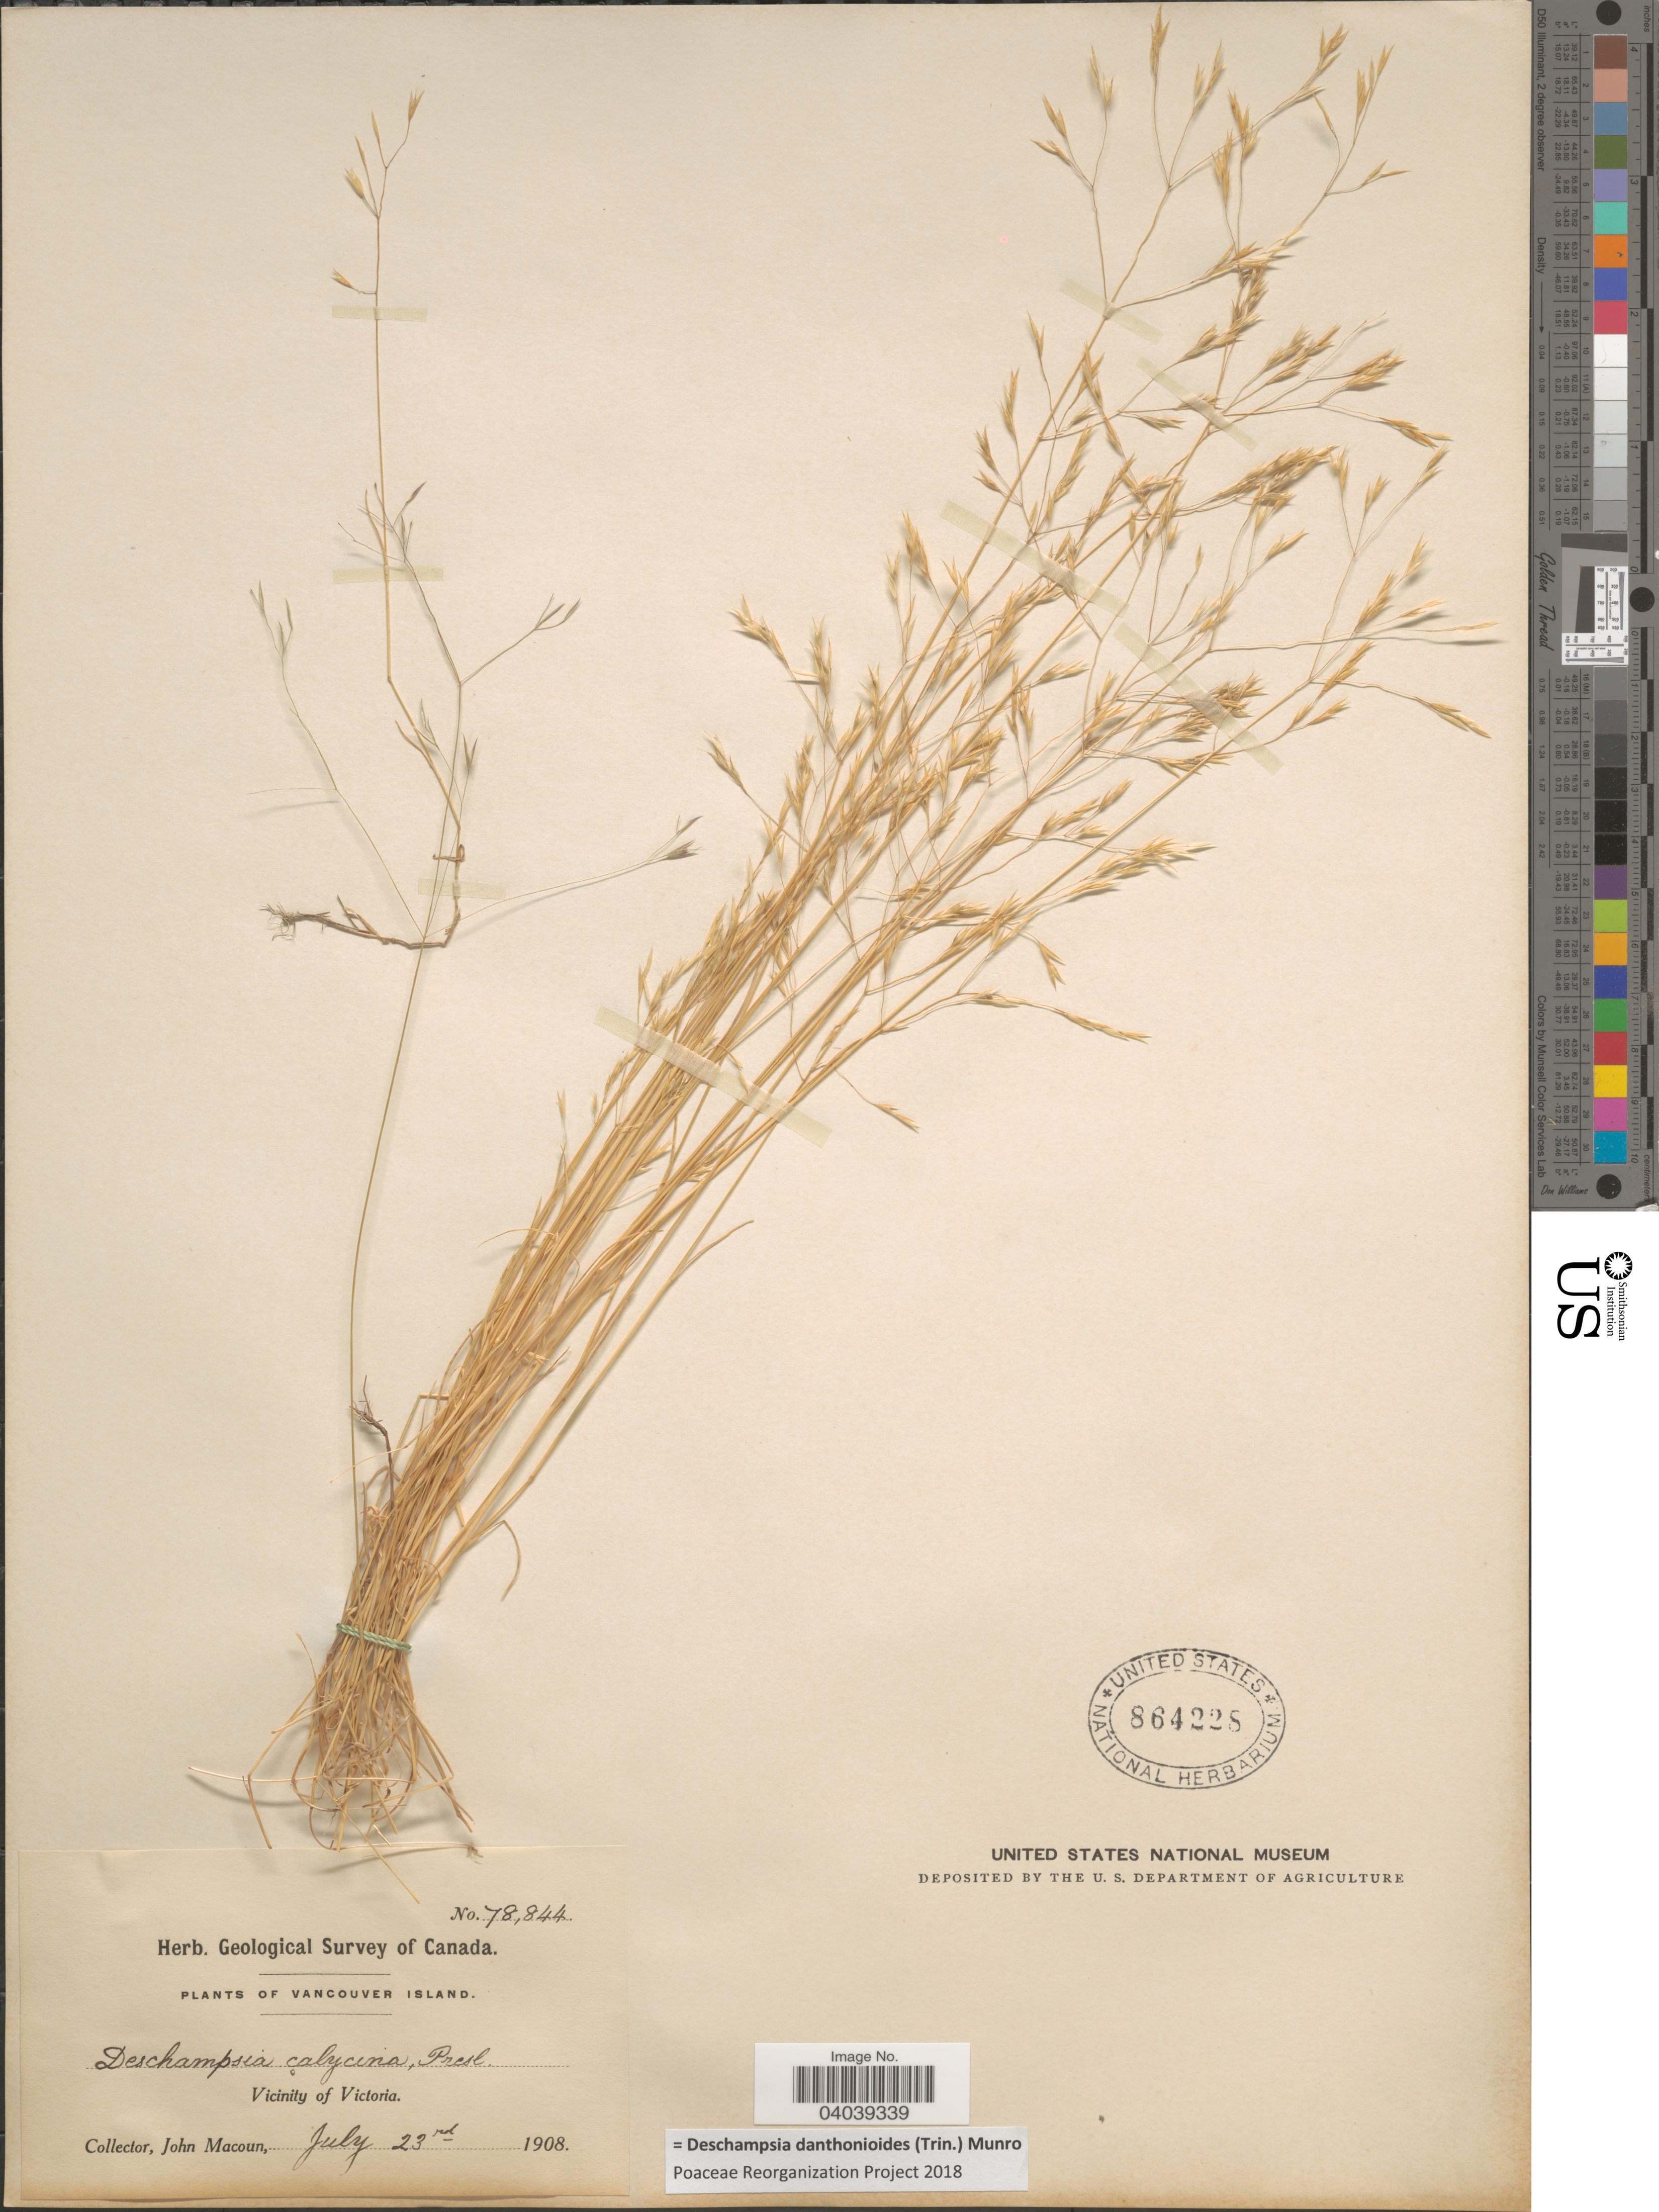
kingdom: Plantae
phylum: Tracheophyta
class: Liliopsida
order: Poales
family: Poaceae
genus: Deschampsia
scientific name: Deschampsia danthonioides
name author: (Trin.) Munro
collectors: J. Macoun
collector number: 78844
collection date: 1908-07-23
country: Canada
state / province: British Columbia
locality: Vancouver Island. Viicnity of Victoria.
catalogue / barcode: US 864228